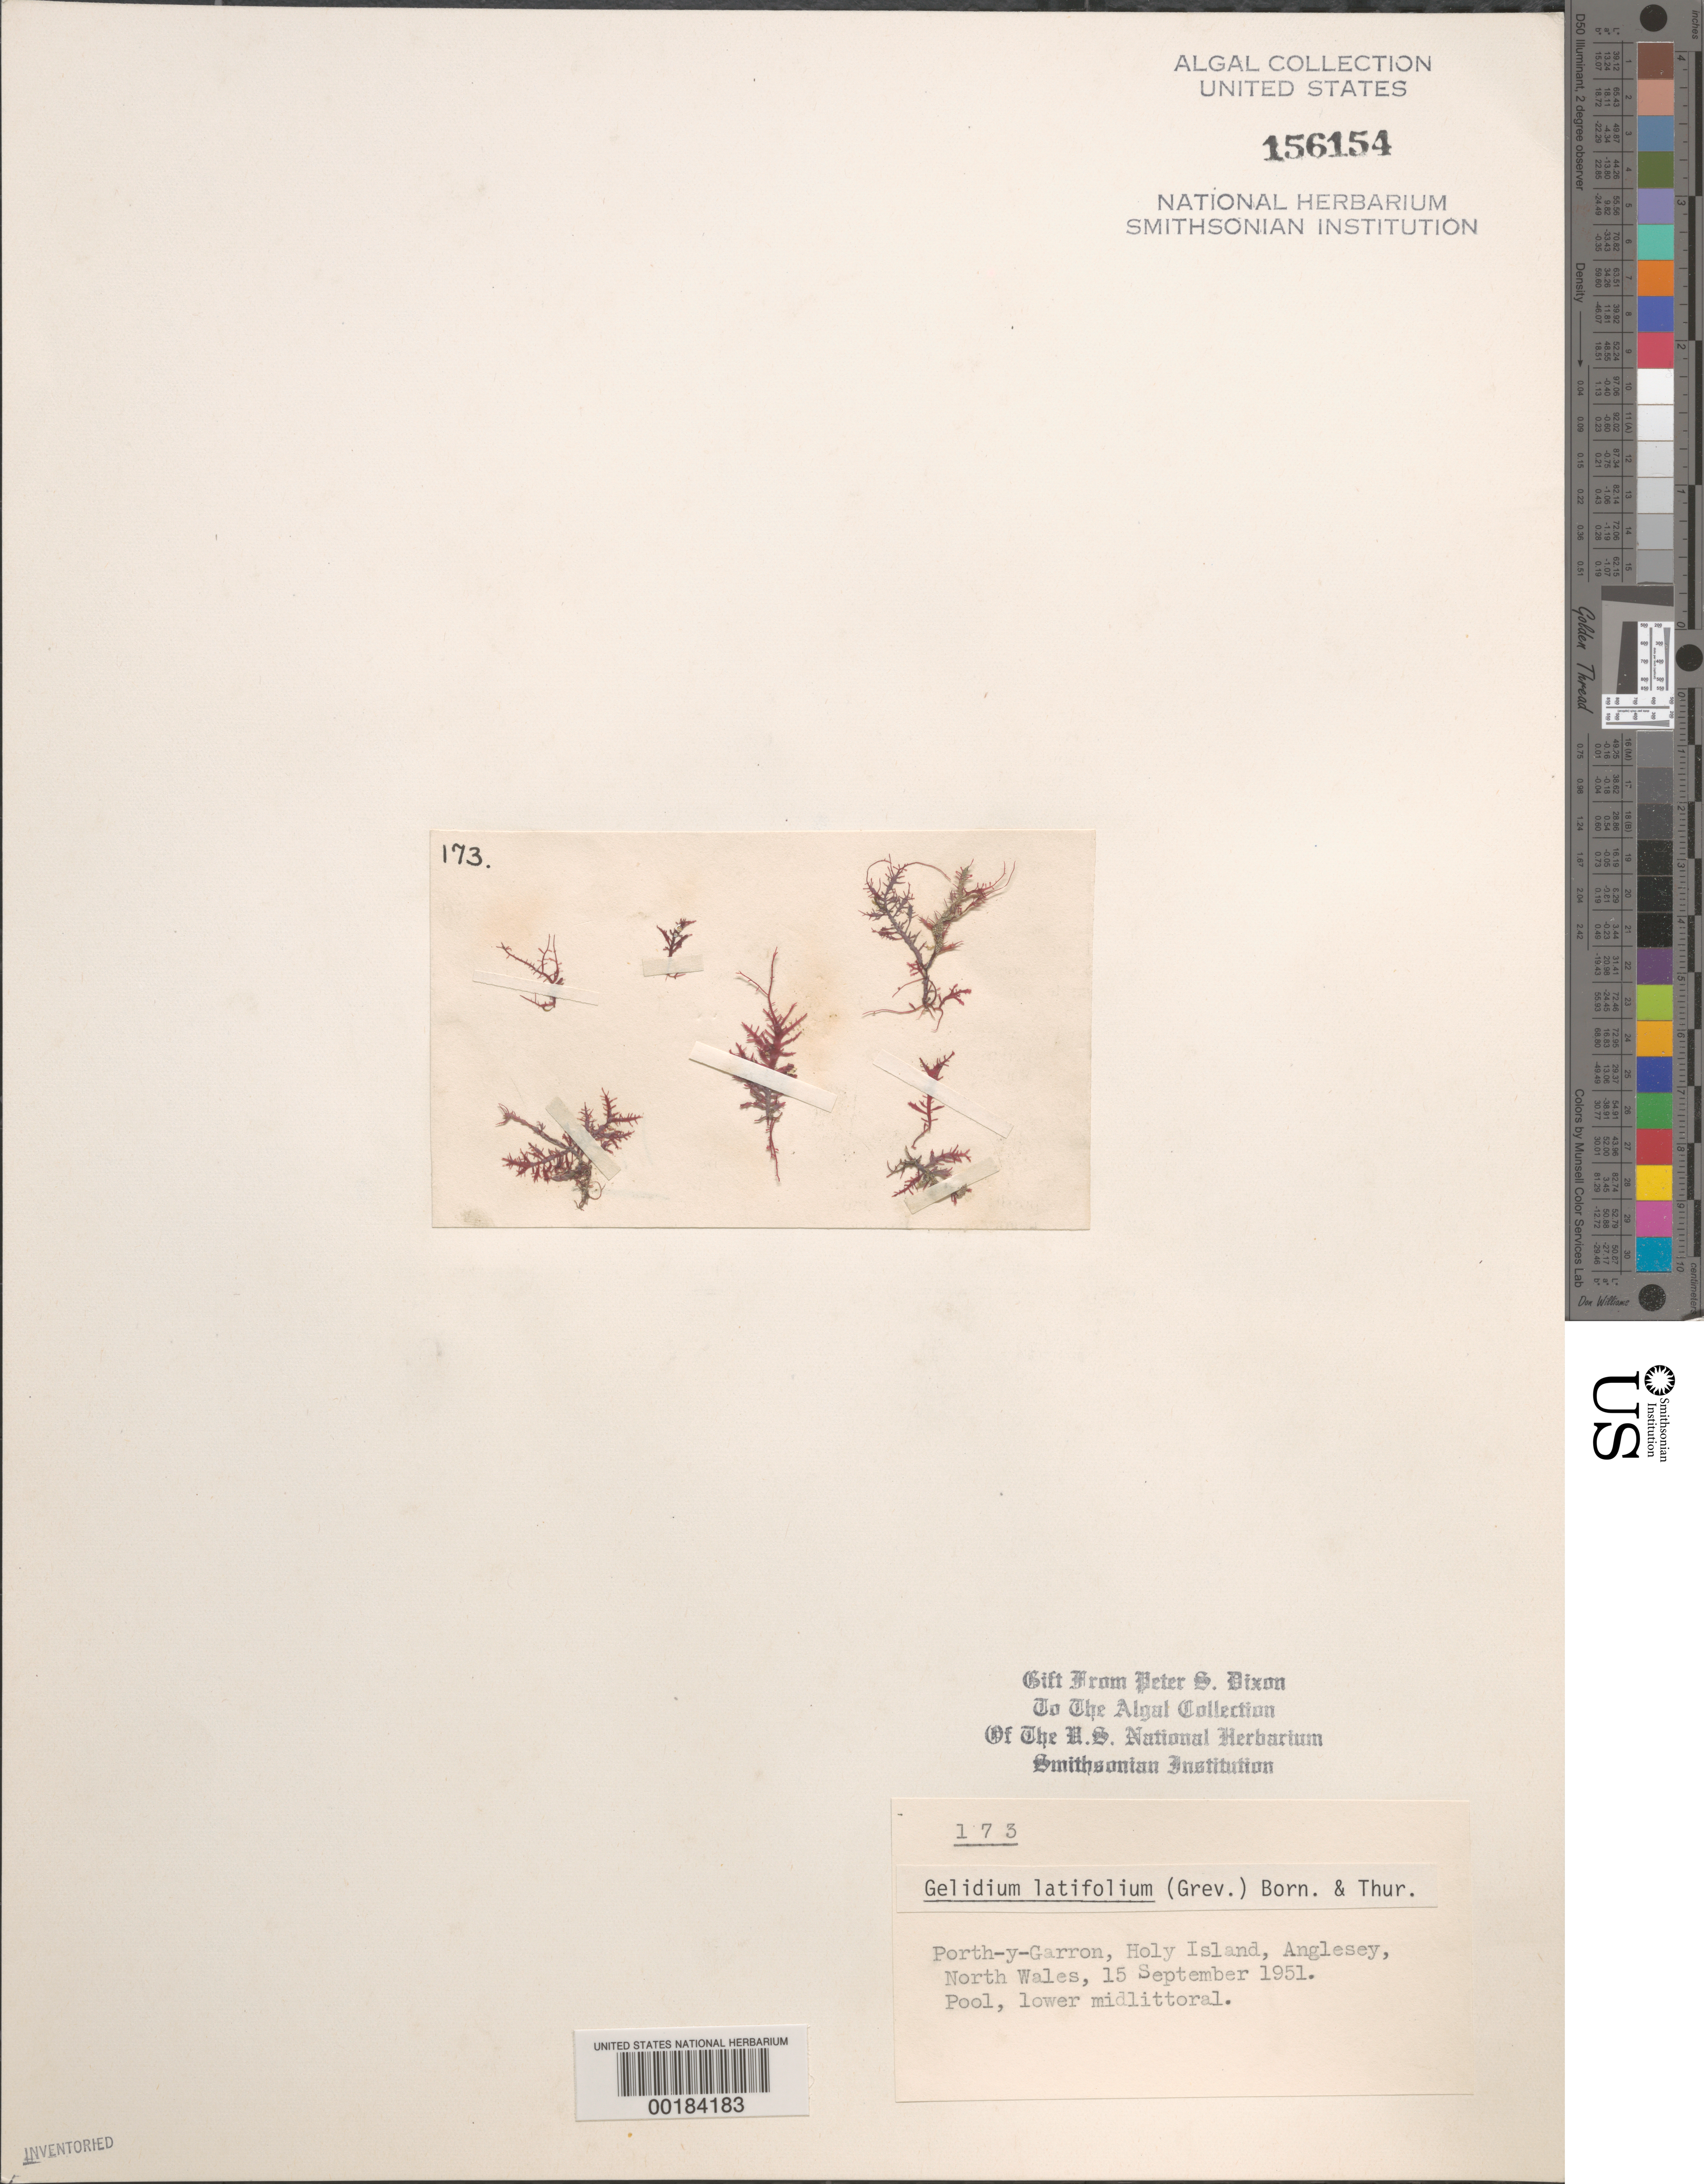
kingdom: Plantae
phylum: Rhodophyta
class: Florideophyceae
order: Gelidiales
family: Gelidiaceae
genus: Gelidium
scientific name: Gelidium spinosum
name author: (S.G. Gmel.) P.C. Silva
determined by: Algae name updating Project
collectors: P. S. Dixon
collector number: PSD 173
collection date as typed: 15 Sep 1951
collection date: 1951-09-15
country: United Kingdom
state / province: Wales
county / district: Gwynedd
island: Anglesey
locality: Porth-y-Garron, Holy Island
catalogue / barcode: US 156154